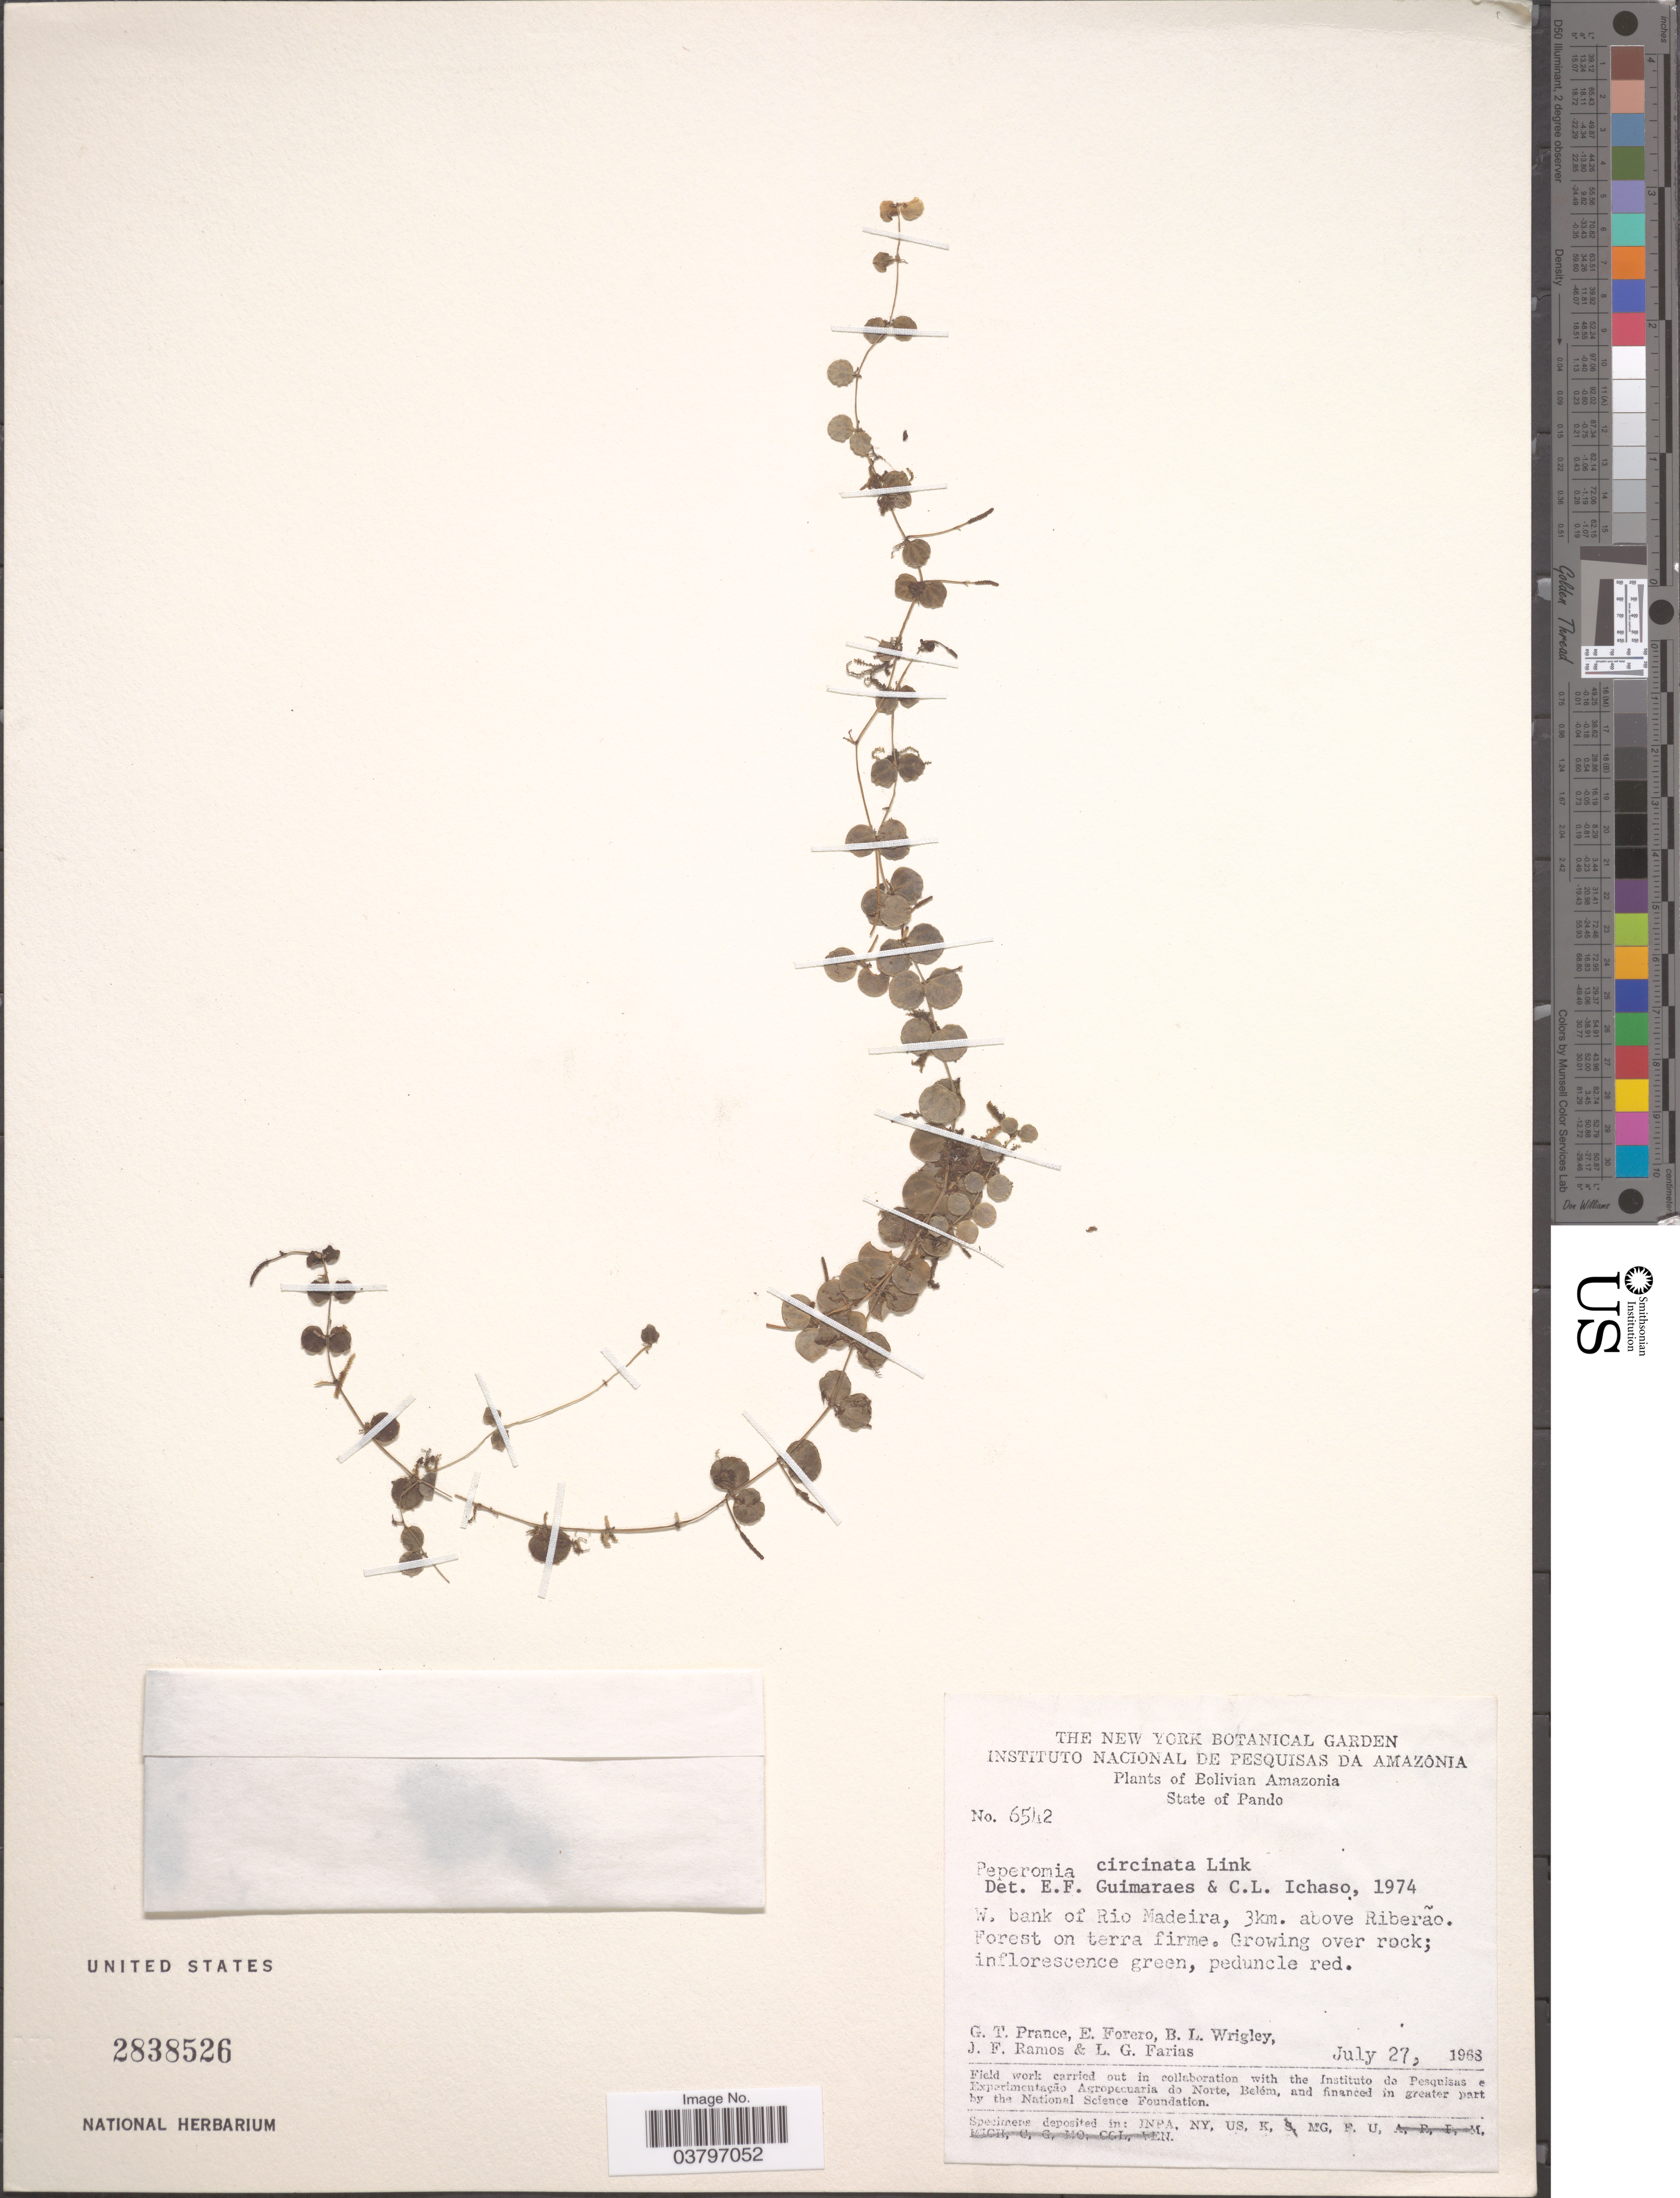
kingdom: Plantae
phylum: Tracheophyta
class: Magnoliopsida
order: Piperales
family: Piperaceae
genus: Peperomia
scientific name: Peperomia circinnata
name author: Link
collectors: G. T. Prance, E. Forero, B. L. Wrigley, J. F. Ramos & L. G. Farias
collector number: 6542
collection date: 1968-07-27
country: Bolivia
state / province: Pando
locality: Bolivian Amazonia. W. bank of Rio Madeira, 3km. above Riberão.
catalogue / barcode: US 2838526